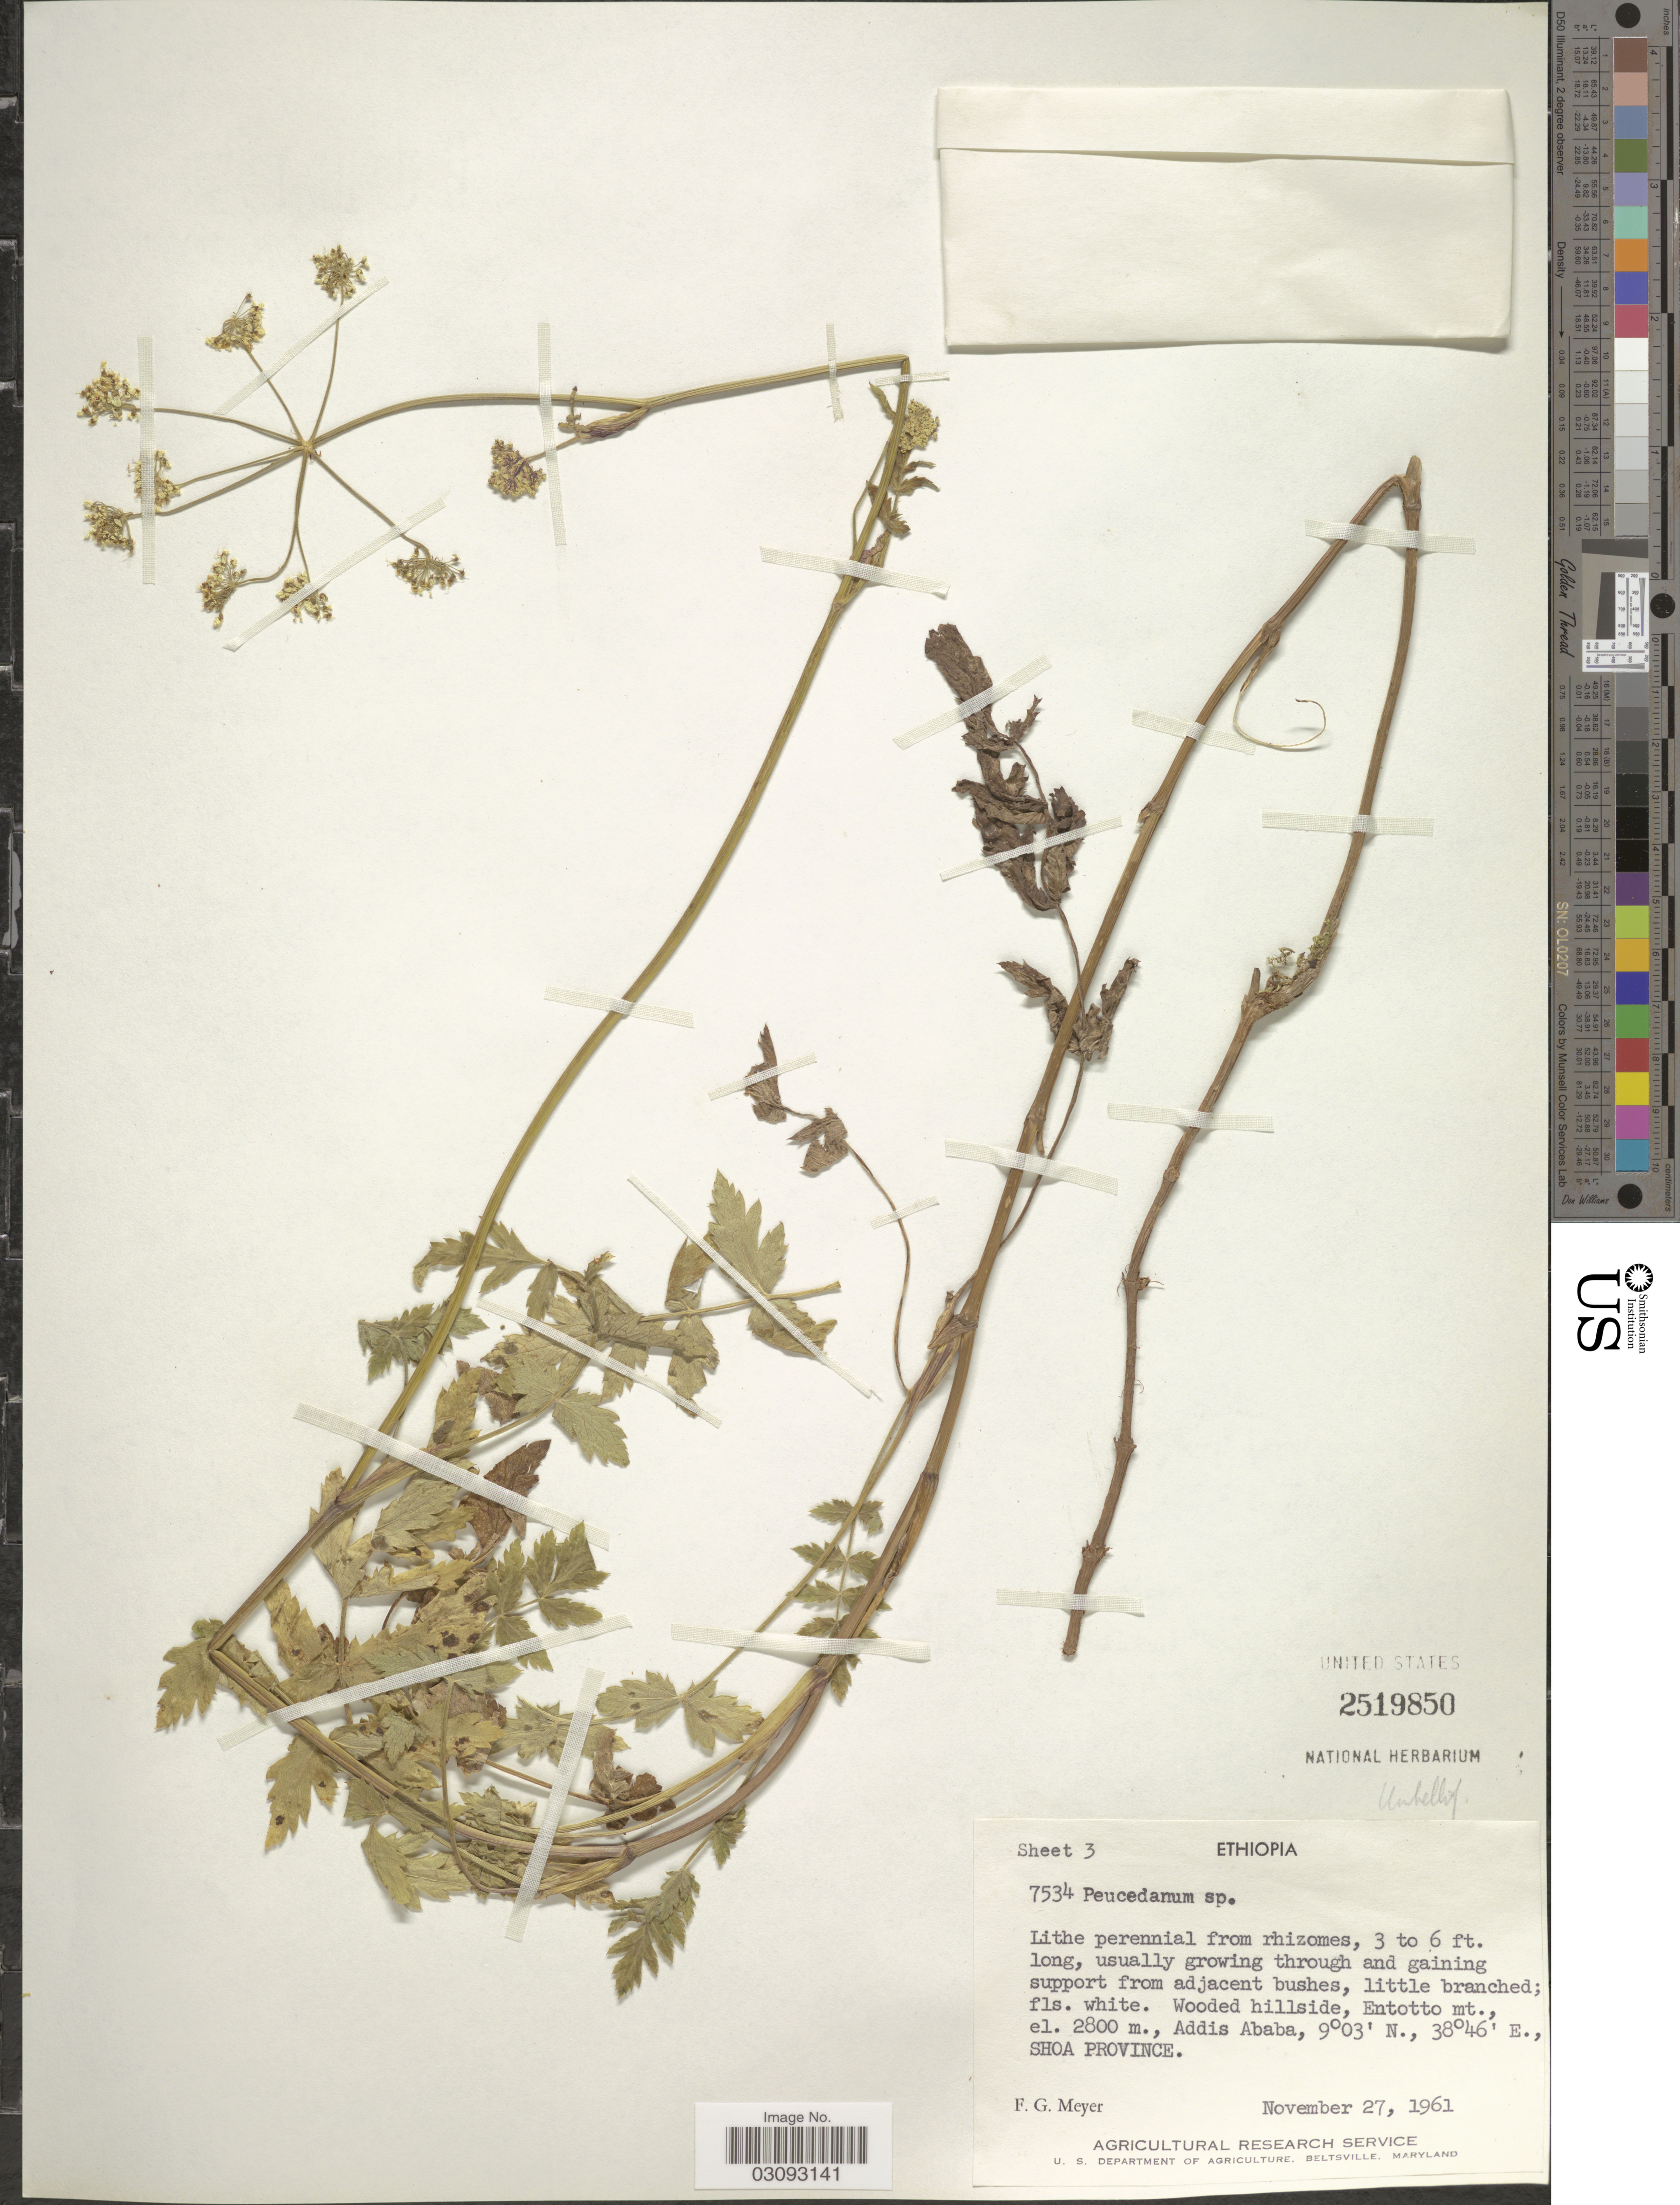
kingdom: Plantae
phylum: Tracheophyta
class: Magnoliopsida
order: Apiales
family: Apiaceae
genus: Peucedanum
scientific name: Peucedanum sp.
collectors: F. G. Meyer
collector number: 7534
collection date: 1961-11-27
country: Ethiopia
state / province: Addis Ababa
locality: Wooded hillside, Entotto mt., Shoa Province.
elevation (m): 2800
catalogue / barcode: US 2519850